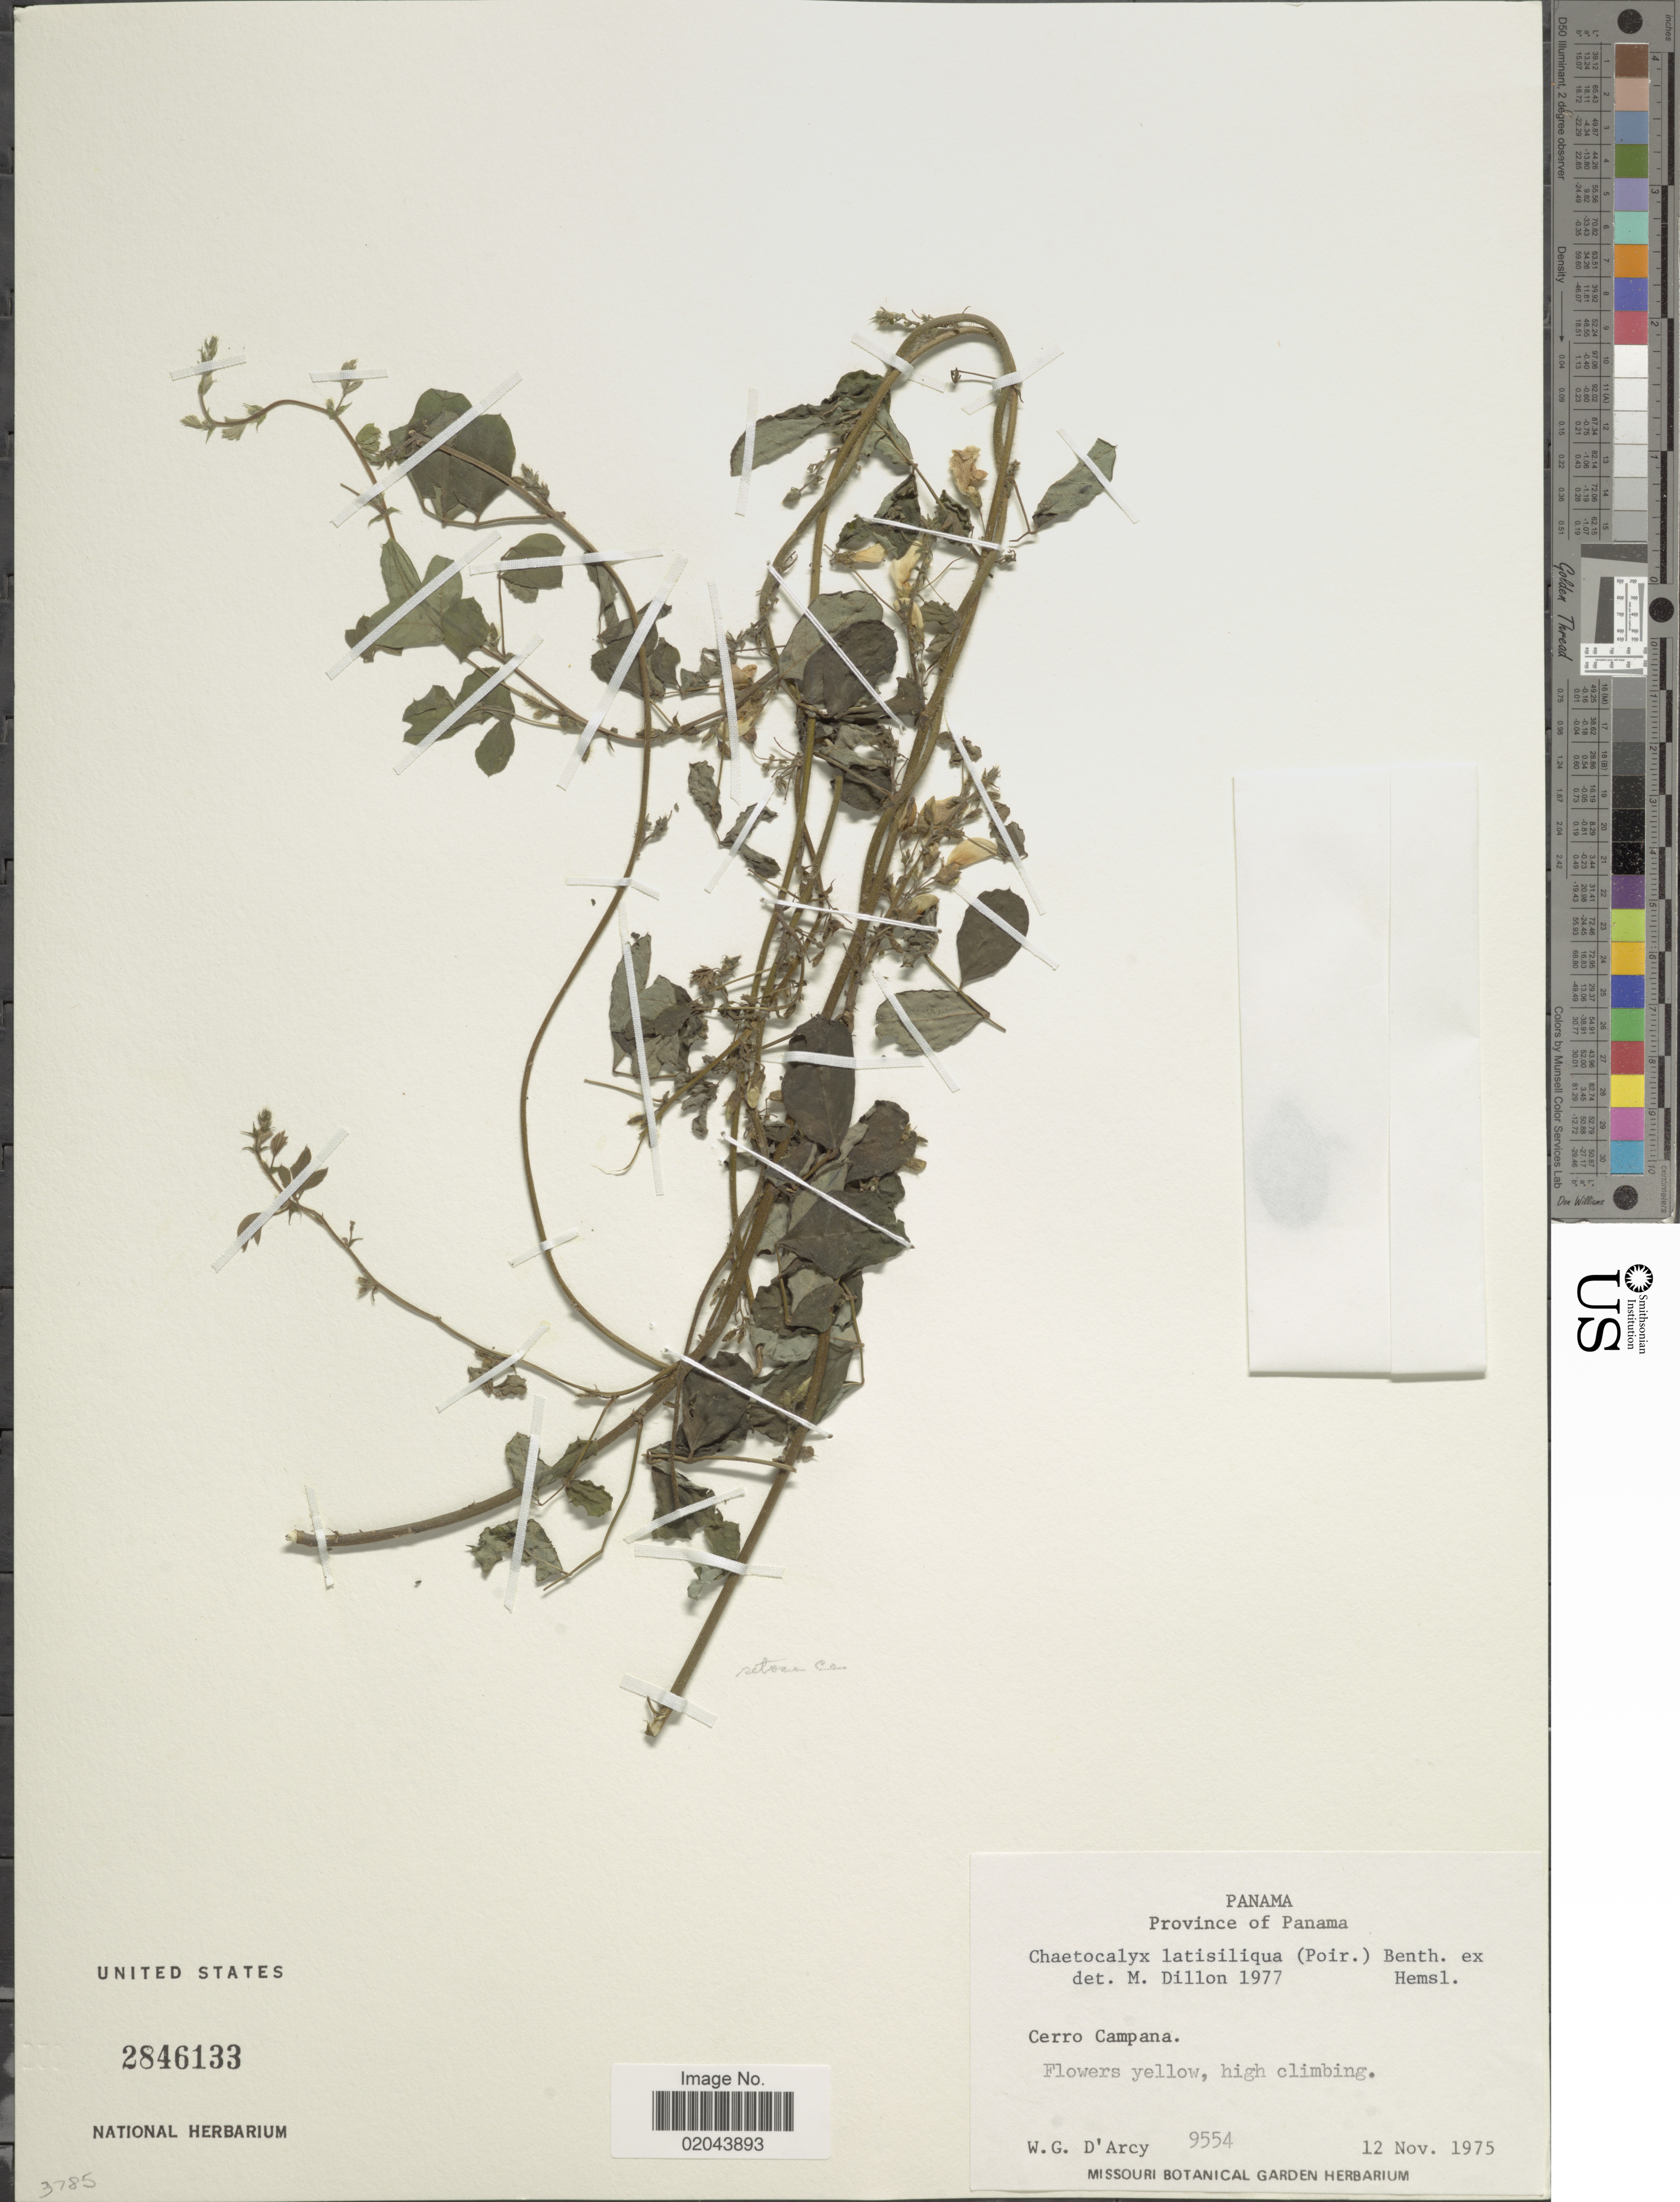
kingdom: Plantae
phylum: Tracheophyta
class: Magnoliopsida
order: Fabales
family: Fabaceae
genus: Chaetocalyx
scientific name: Chaetocalyx latisiliqua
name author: (Poir.) Benth. ex Hemsl.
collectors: W. G. D'Arcy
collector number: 9554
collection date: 1975-11-12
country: Panama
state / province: Panamá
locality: Cerro Campana.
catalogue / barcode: US 2846133